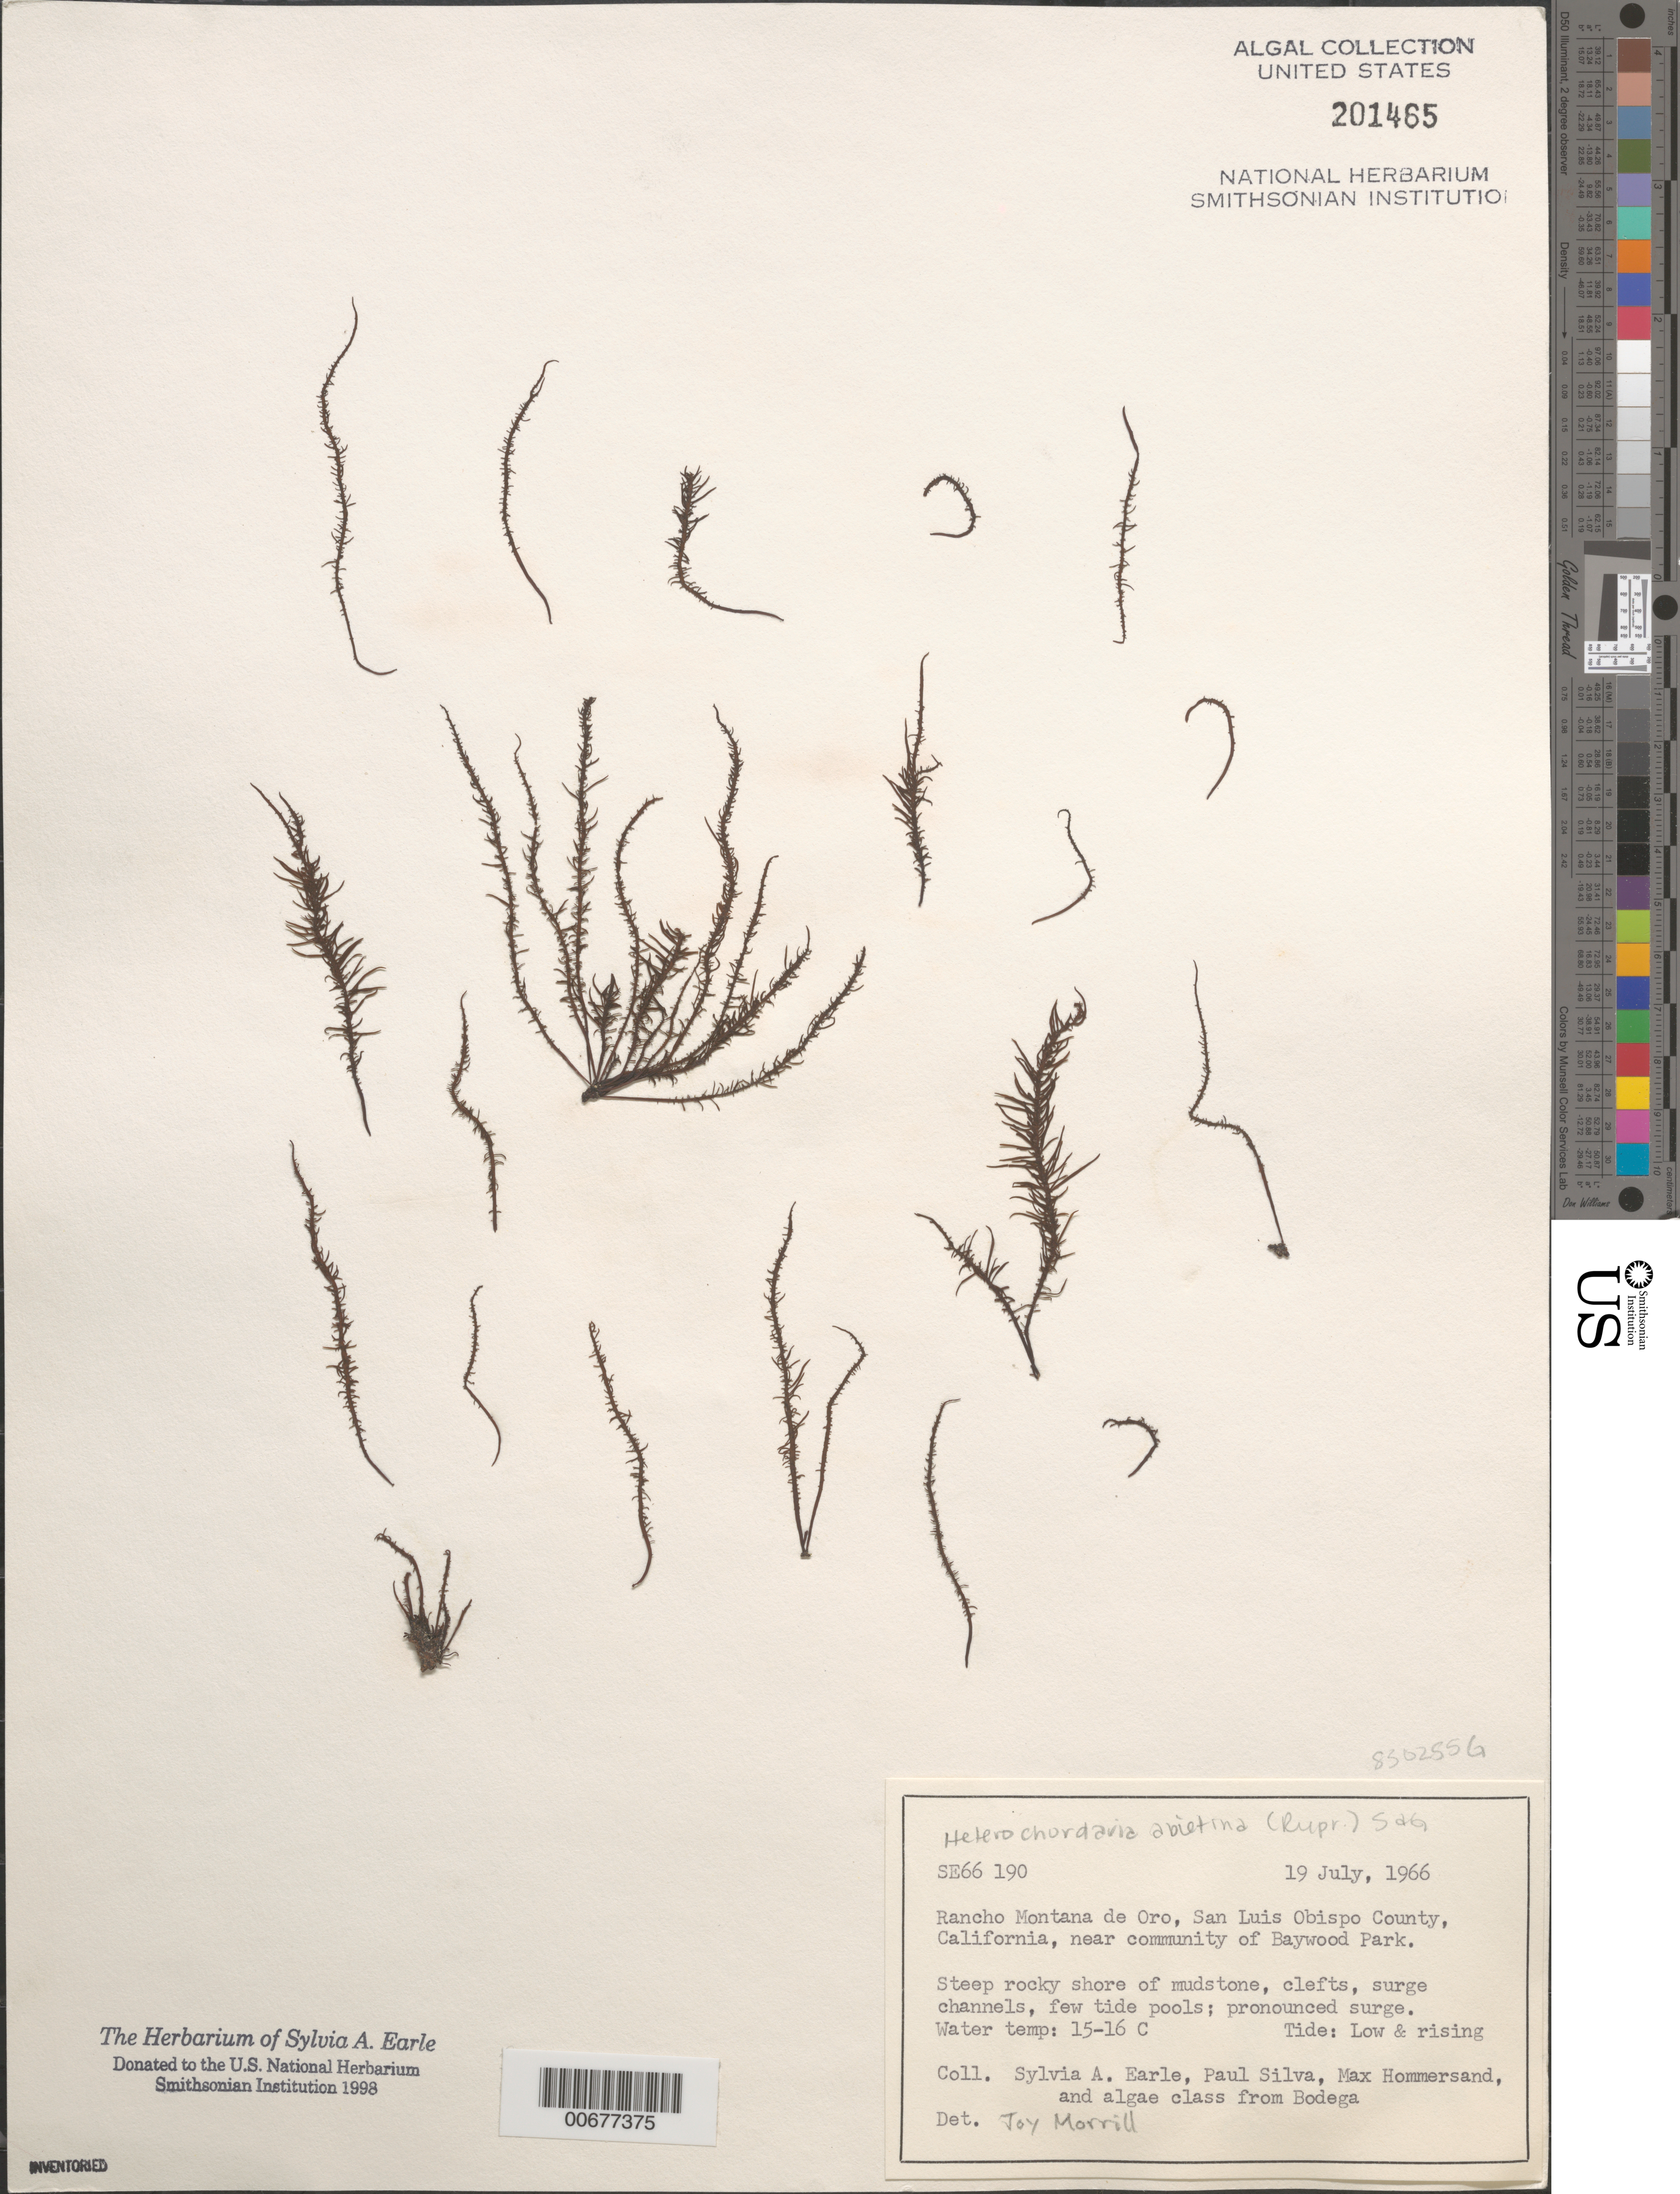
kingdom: Chromista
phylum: Ochrophyta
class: Phaeophyceae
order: Ectocarpales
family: Chordariaceae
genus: Analipus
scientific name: Analipus japonicus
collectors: S. A. Earle, P. C. Silva, M. H. Hommersand & Bodega Algae Class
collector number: SE 66190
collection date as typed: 19 Jul 1966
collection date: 1966-07-19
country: United States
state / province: California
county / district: San Luis Obispo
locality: Rancho Montana de Oro, near Baywood Park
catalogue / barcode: US 201465